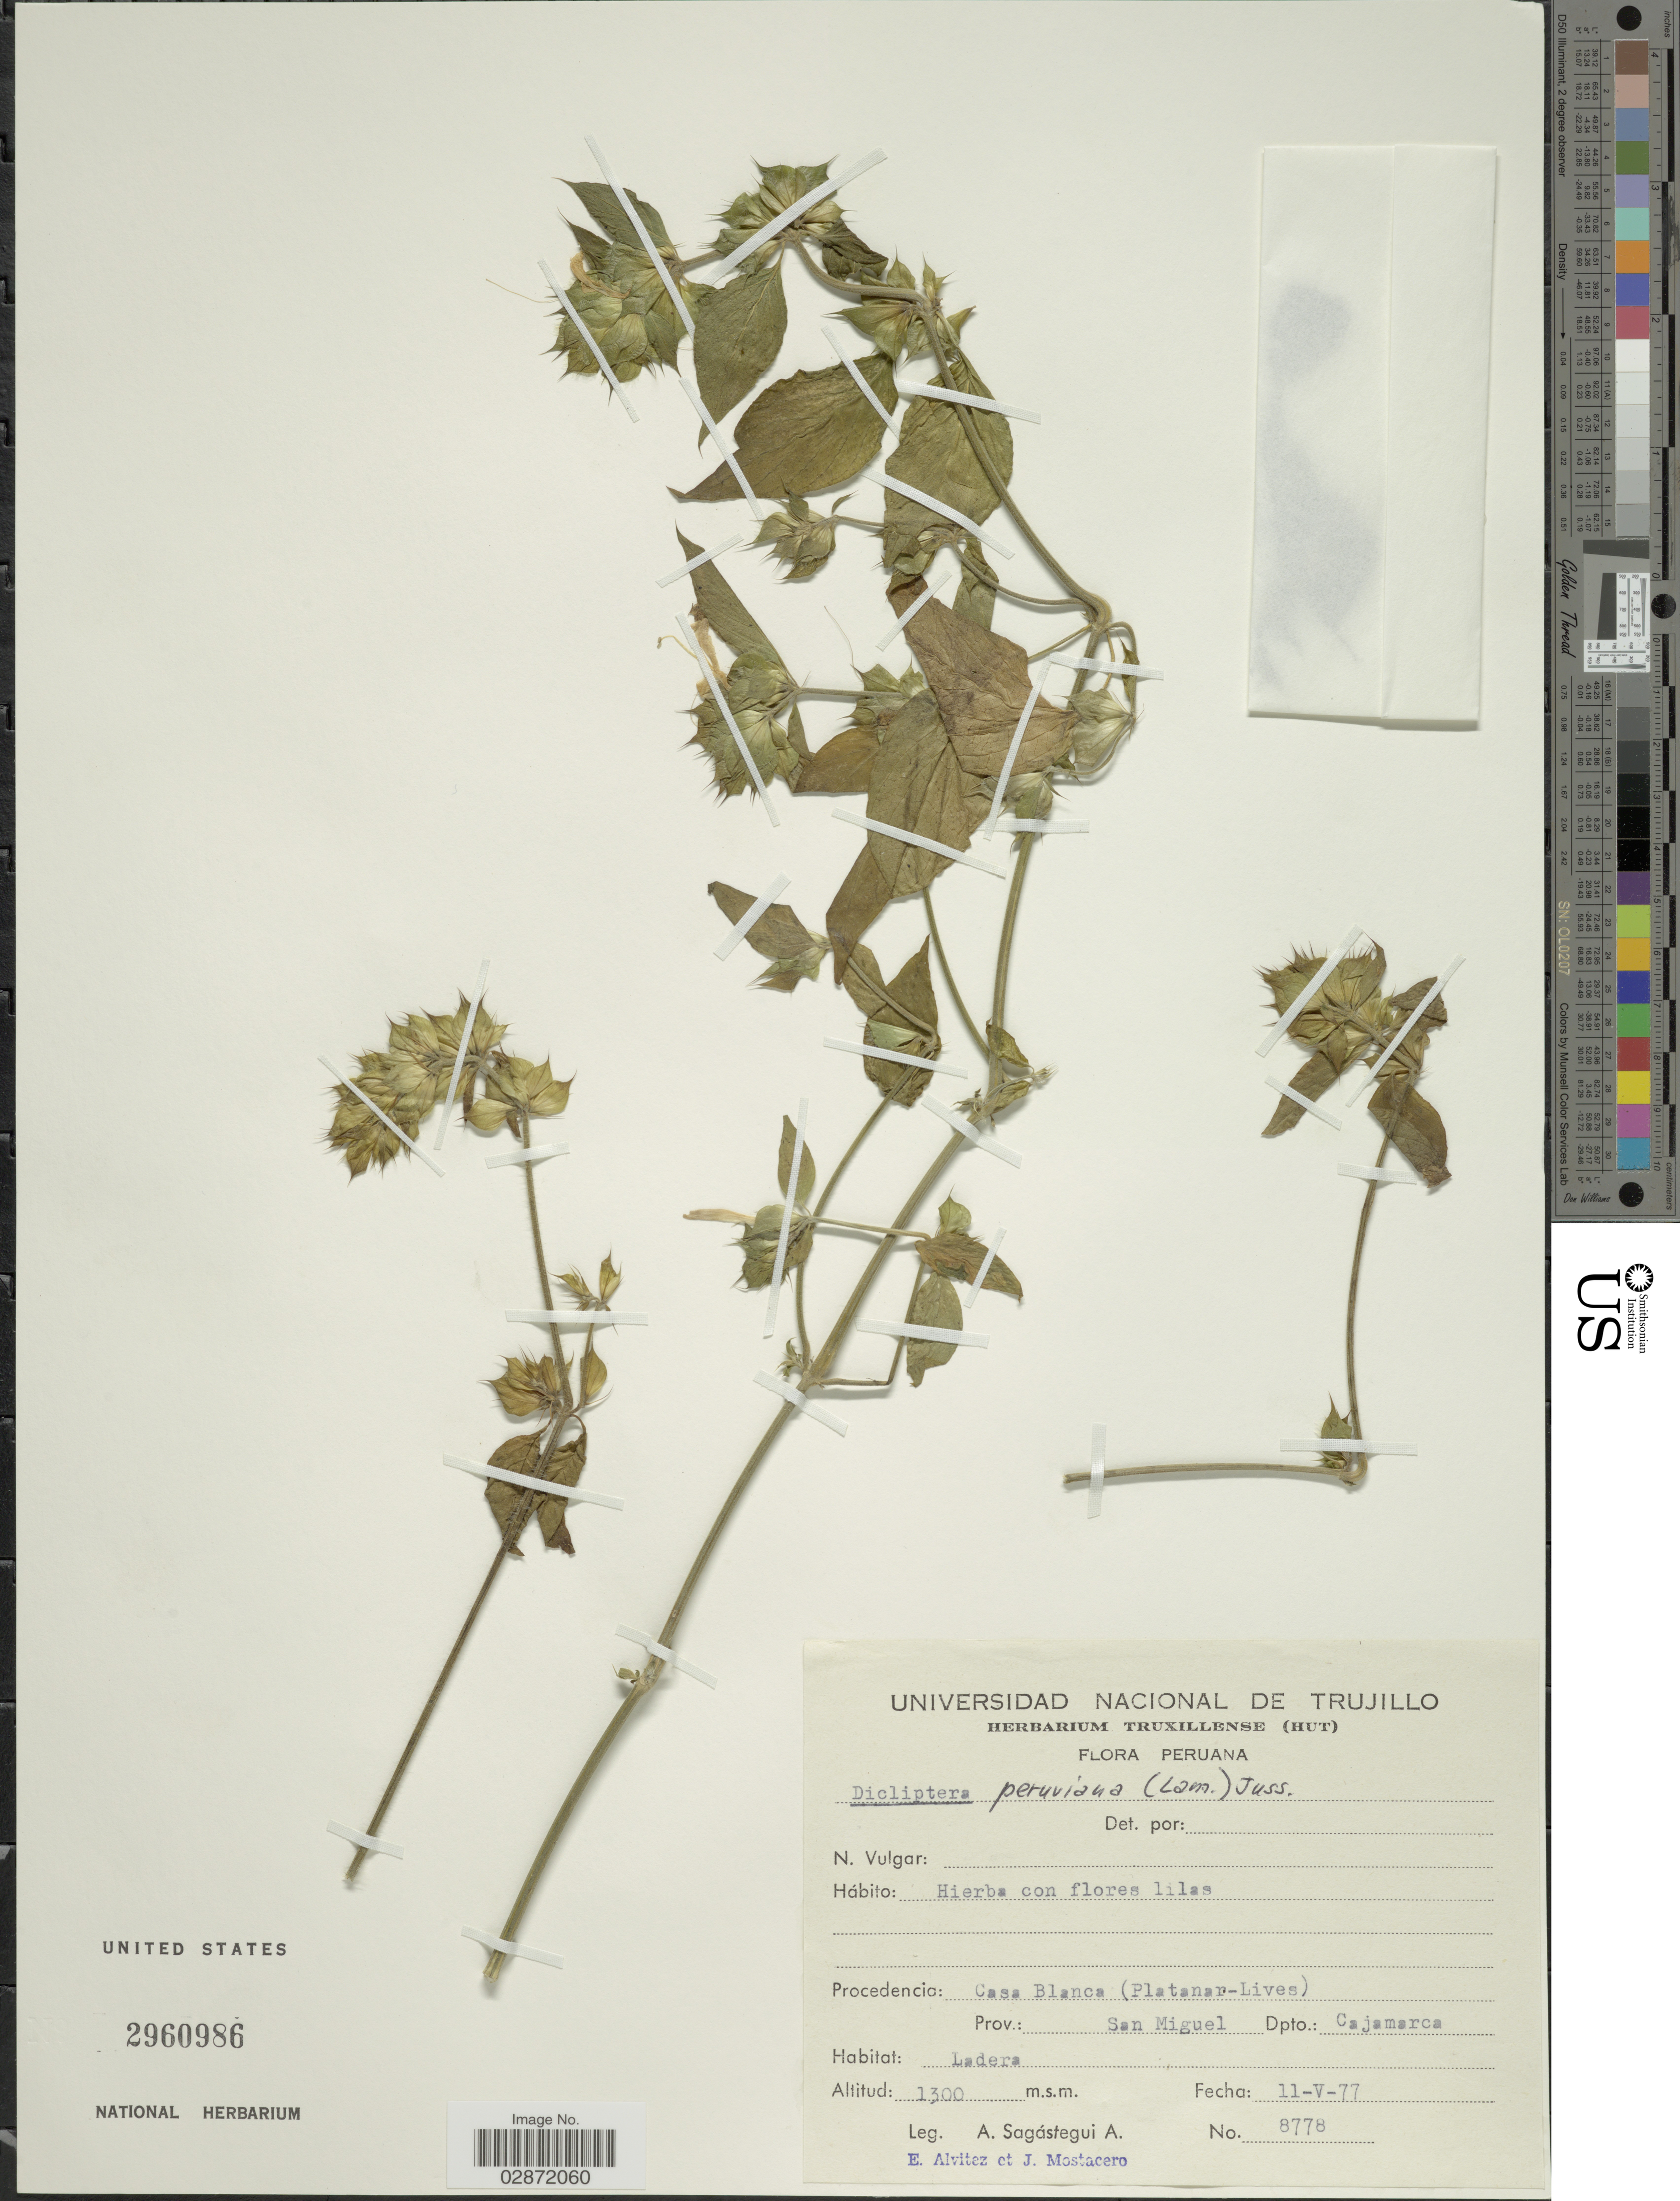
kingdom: Plantae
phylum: Tracheophyta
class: Magnoliopsida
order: Lamiales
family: Acanthaceae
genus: Dicliptera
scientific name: Dicliptera peruviana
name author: (Ruiz & Pav.) Juss.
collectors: A. Sagástegui A., E. Alvitez I. & J. Mostacero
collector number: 8778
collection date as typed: Transcribed d/m/y: 11/5/77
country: Peru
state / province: Cajamarca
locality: Casa Blanca (Platanar-Lives). Prov.: San Miguel. Dpto.: Cajamarca.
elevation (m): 1300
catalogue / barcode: US 2960986